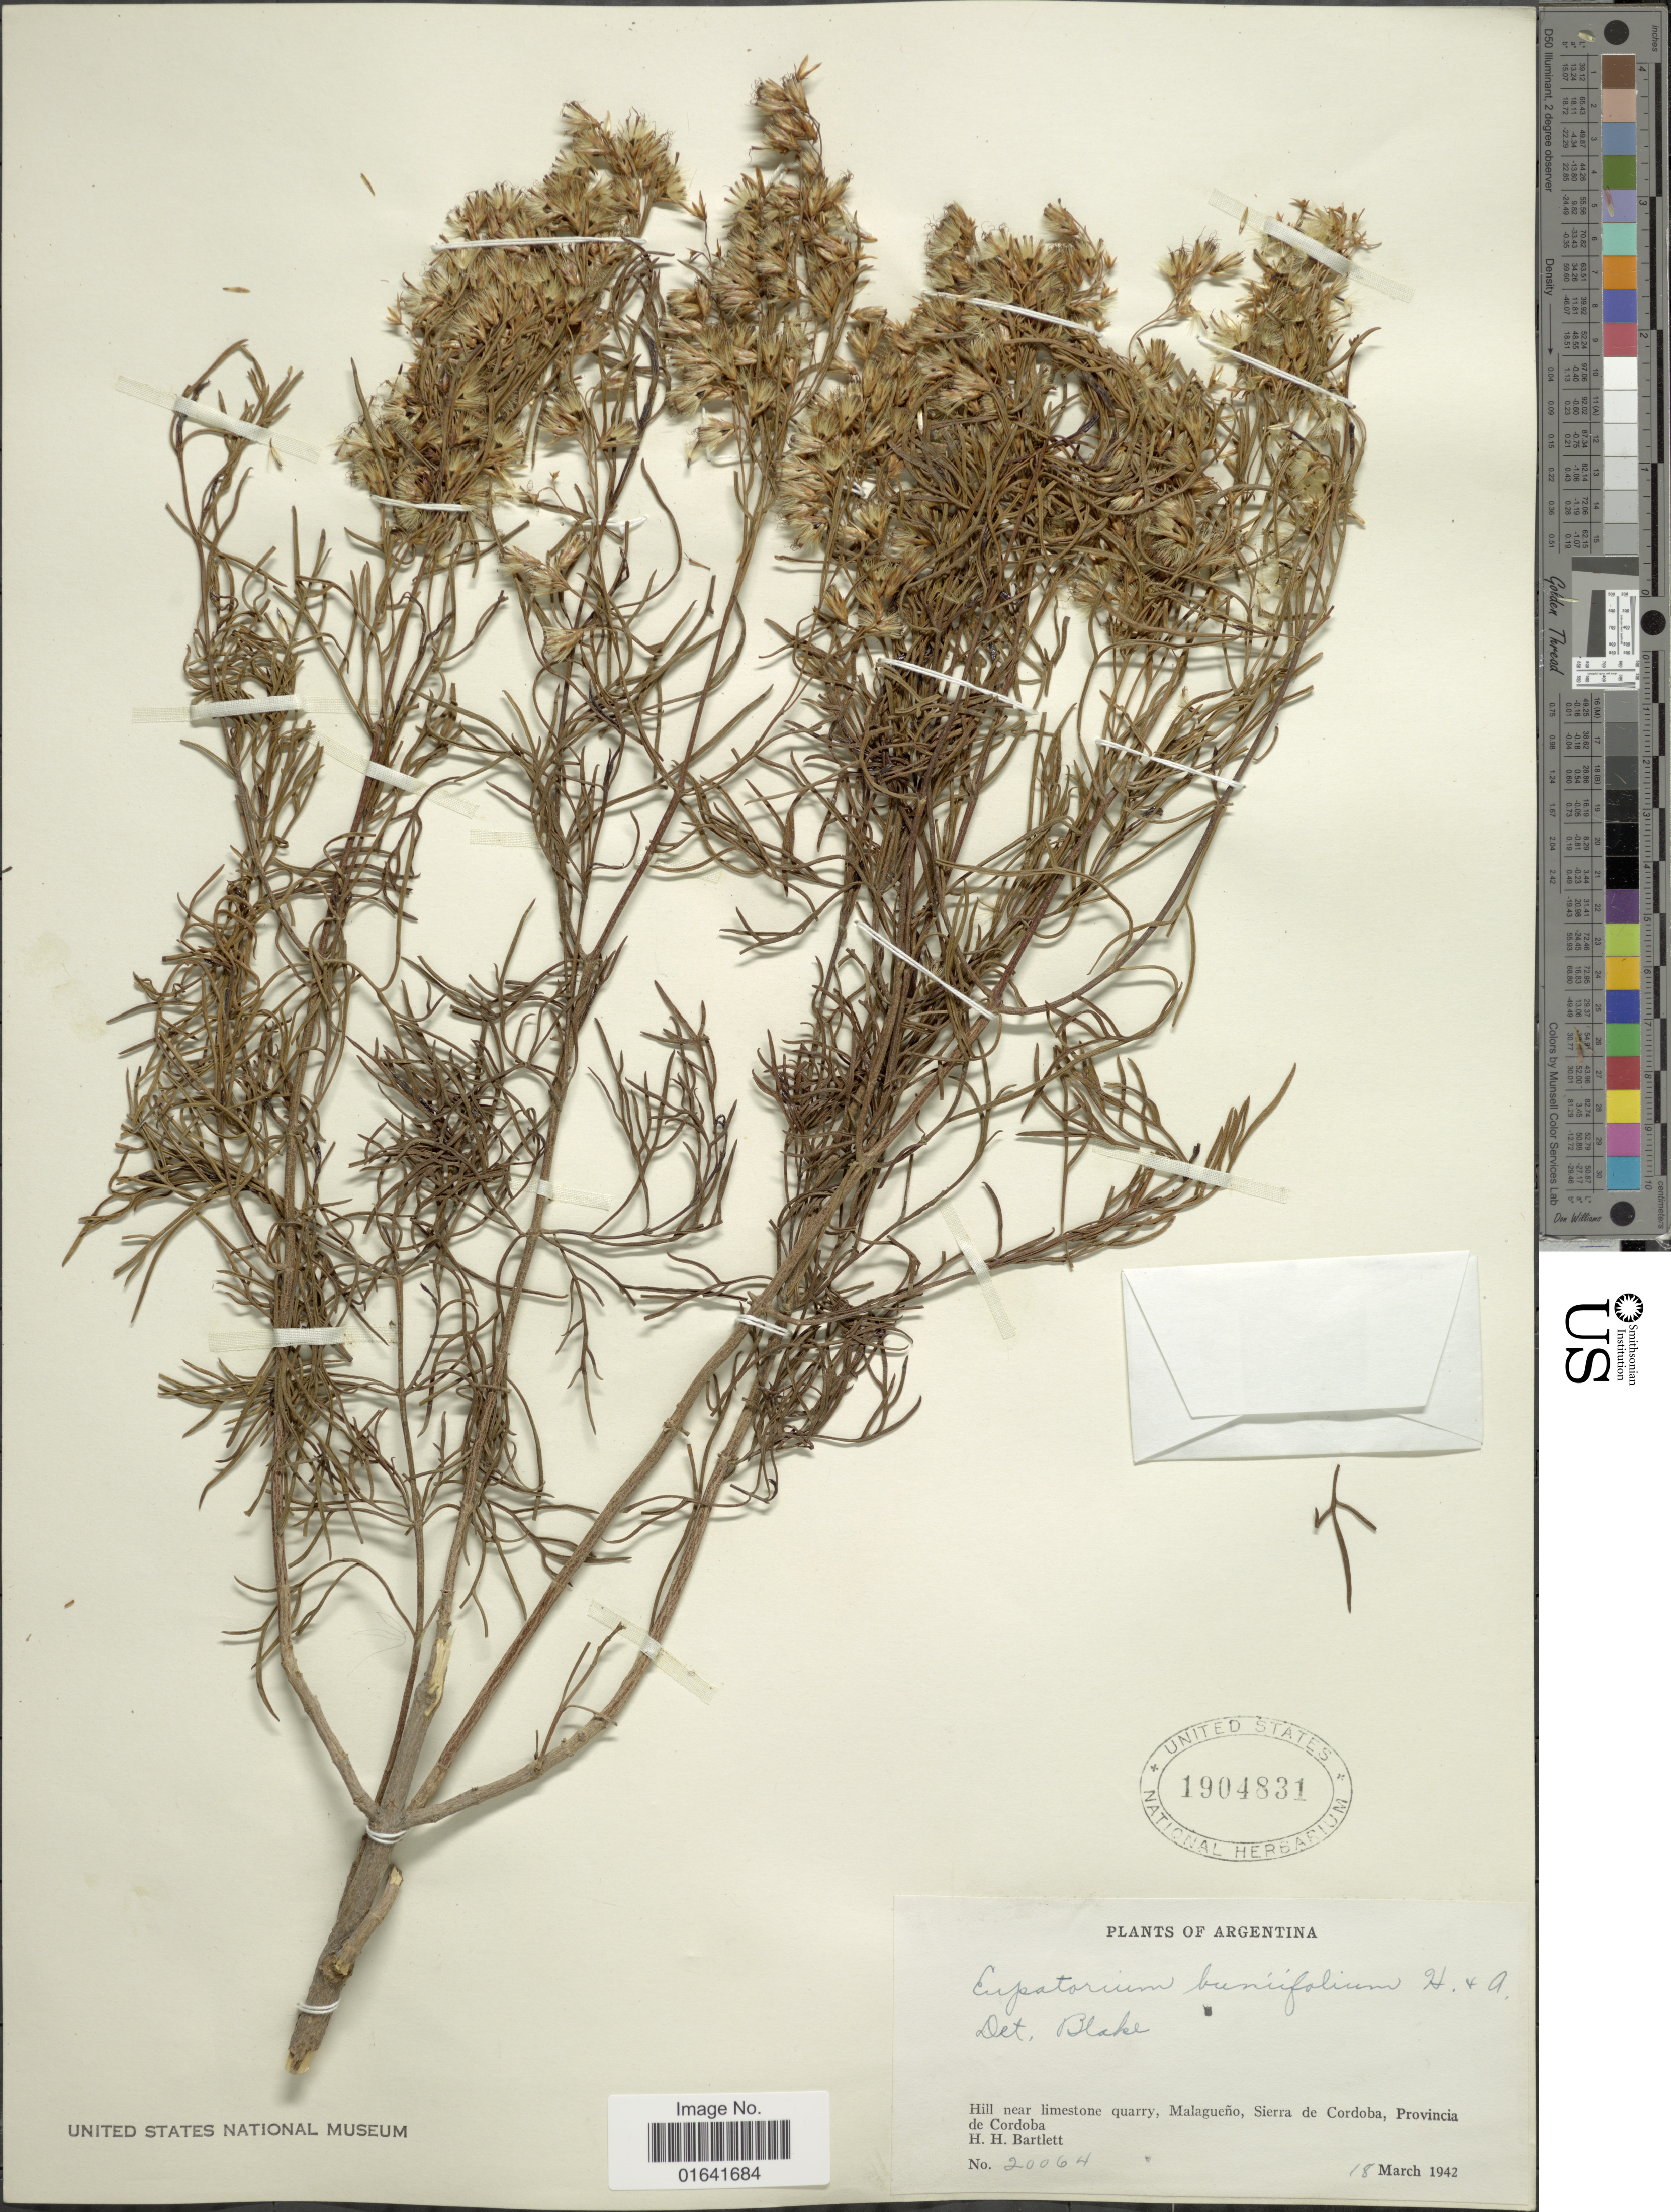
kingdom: Plantae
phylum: Tracheophyta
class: Magnoliopsida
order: Asterales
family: Asteraceae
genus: Acanthostyles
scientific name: Acanthostyles buniifolius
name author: (Hook. & Arn.) R.M. King & H. Rob.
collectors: H. H. Bartlett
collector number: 20064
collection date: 1942-03-18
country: Argentina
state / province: Cordoba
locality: Hill near limesyone quarry, Sierra de Cordoba.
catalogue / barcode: US 1904831